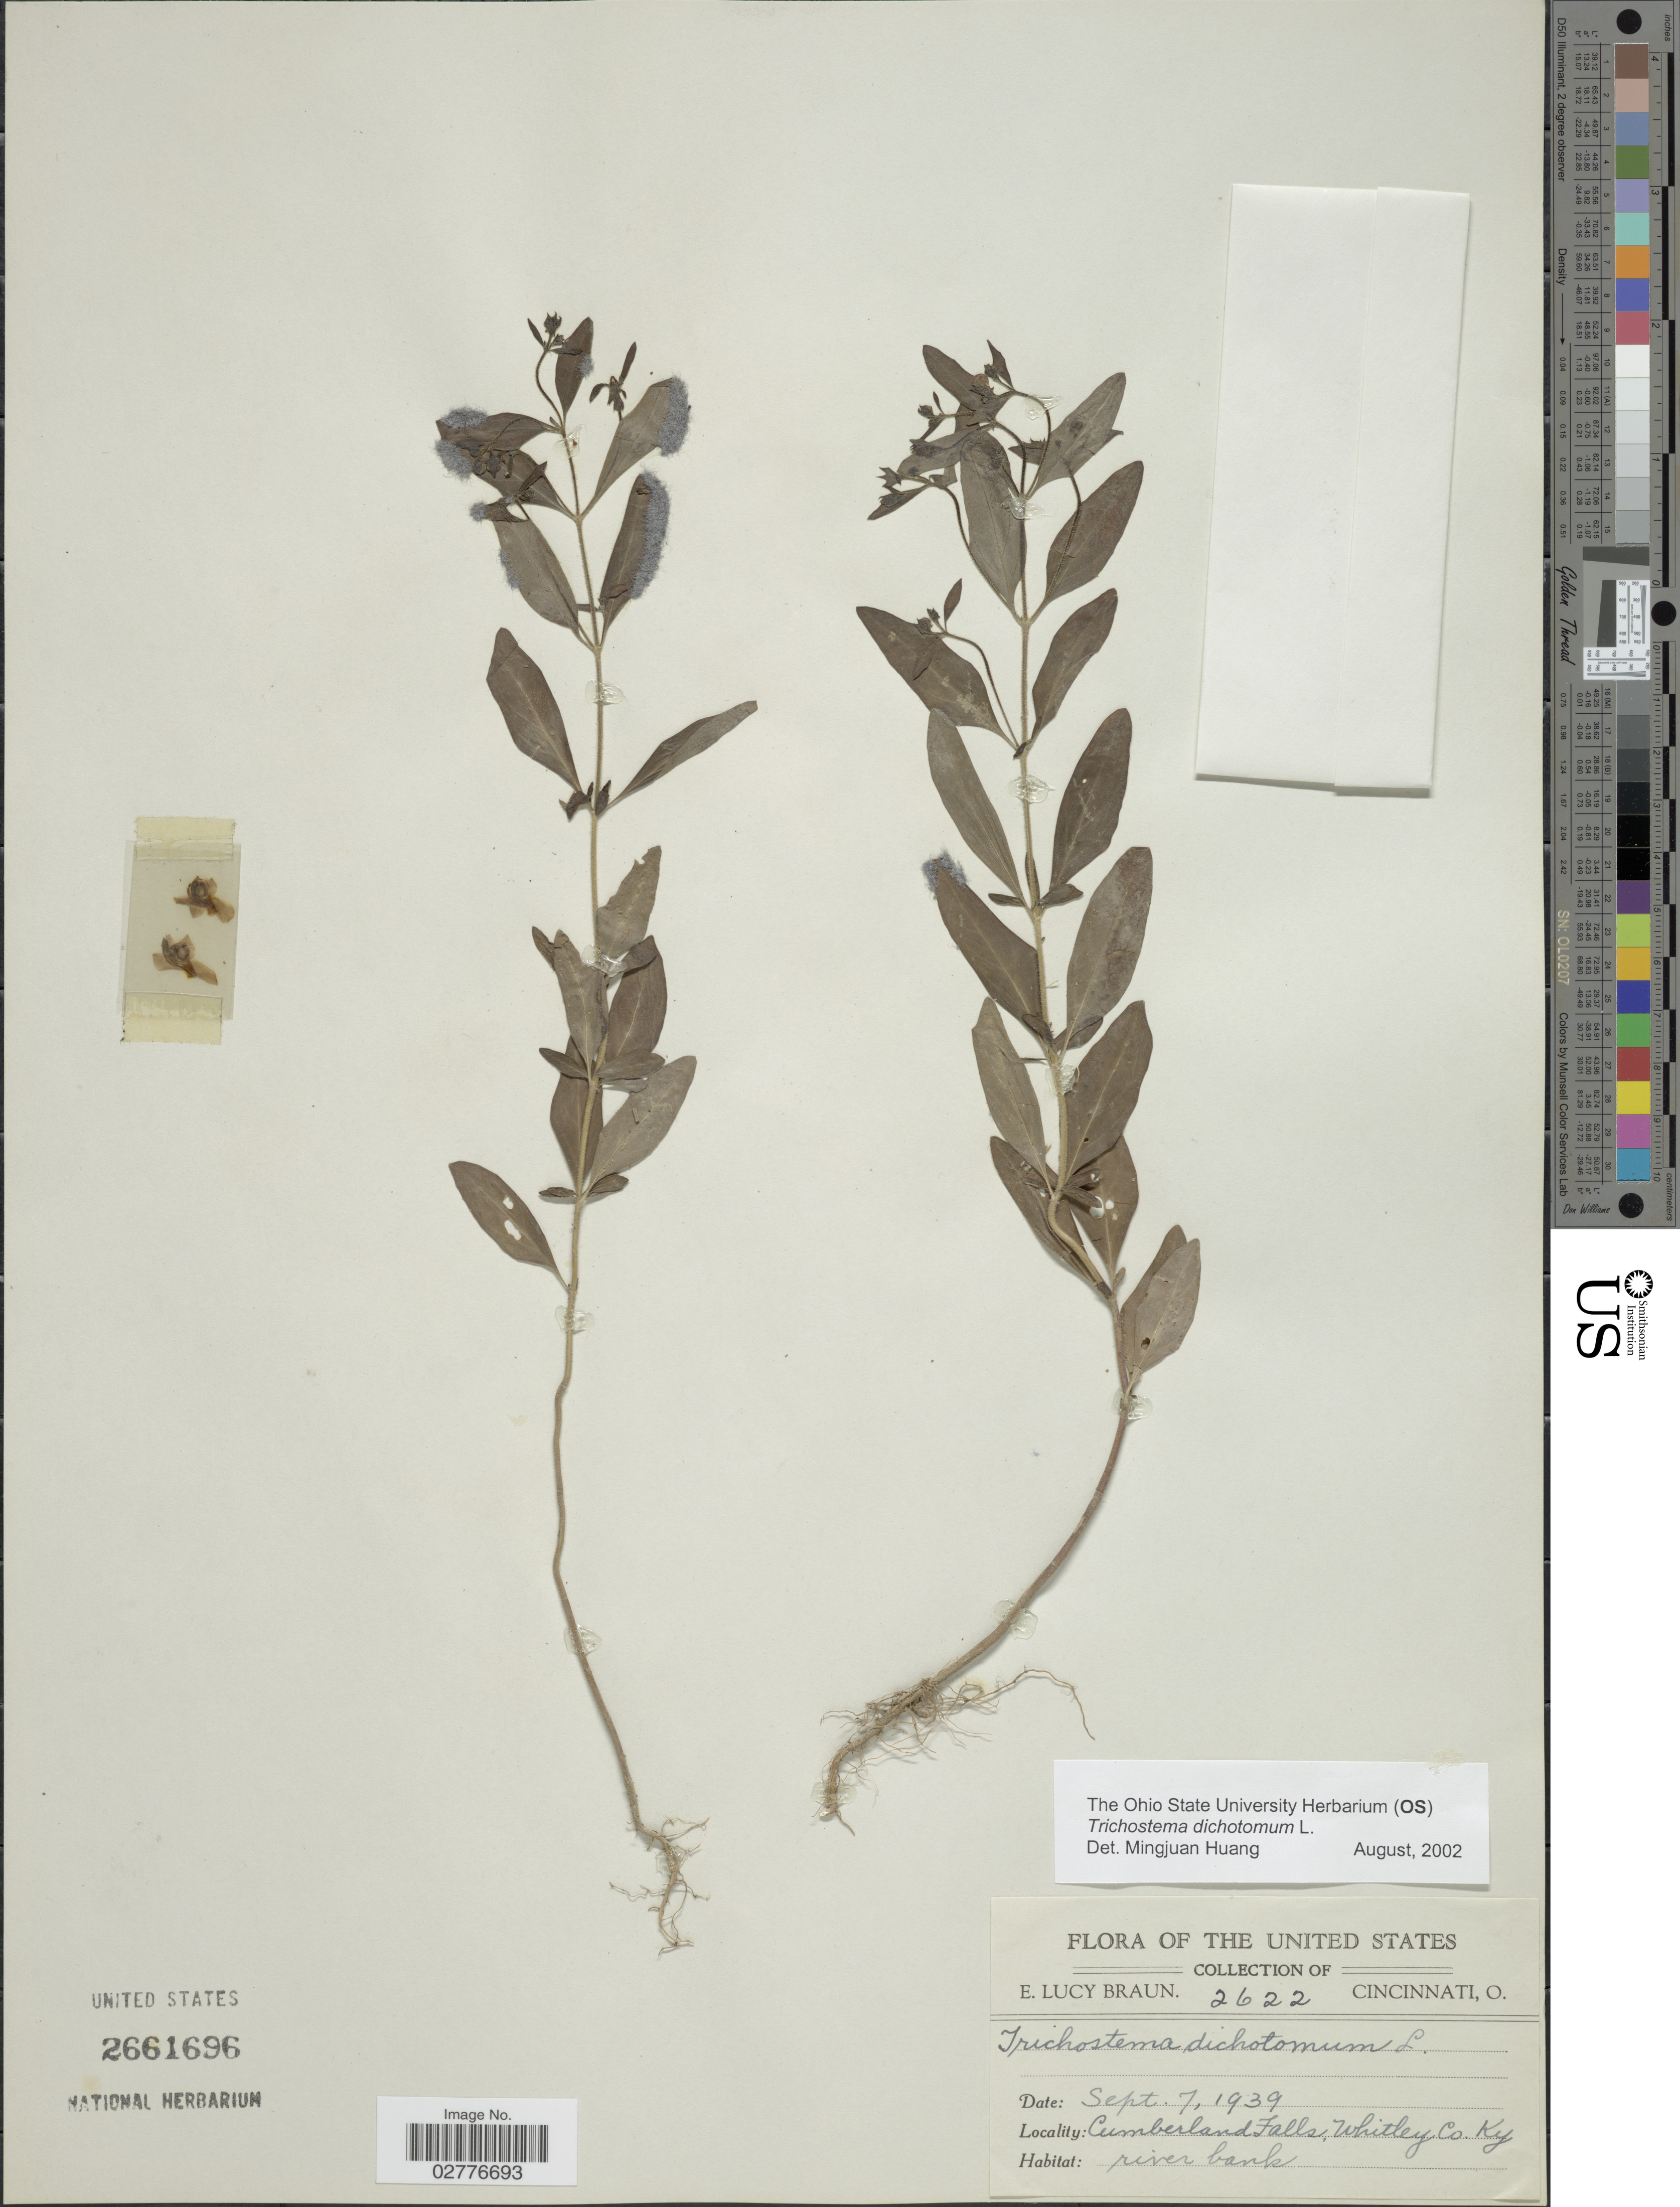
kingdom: Plantae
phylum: Tracheophyta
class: Magnoliopsida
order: Lamiales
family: Lamiaceae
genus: Trichostema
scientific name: Trichostema dichotomum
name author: L.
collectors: E. L. Braun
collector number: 2622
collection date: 1939-09-07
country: United States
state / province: Kentucky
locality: Cumberland Falls, Whitley Co.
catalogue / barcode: US 2661696